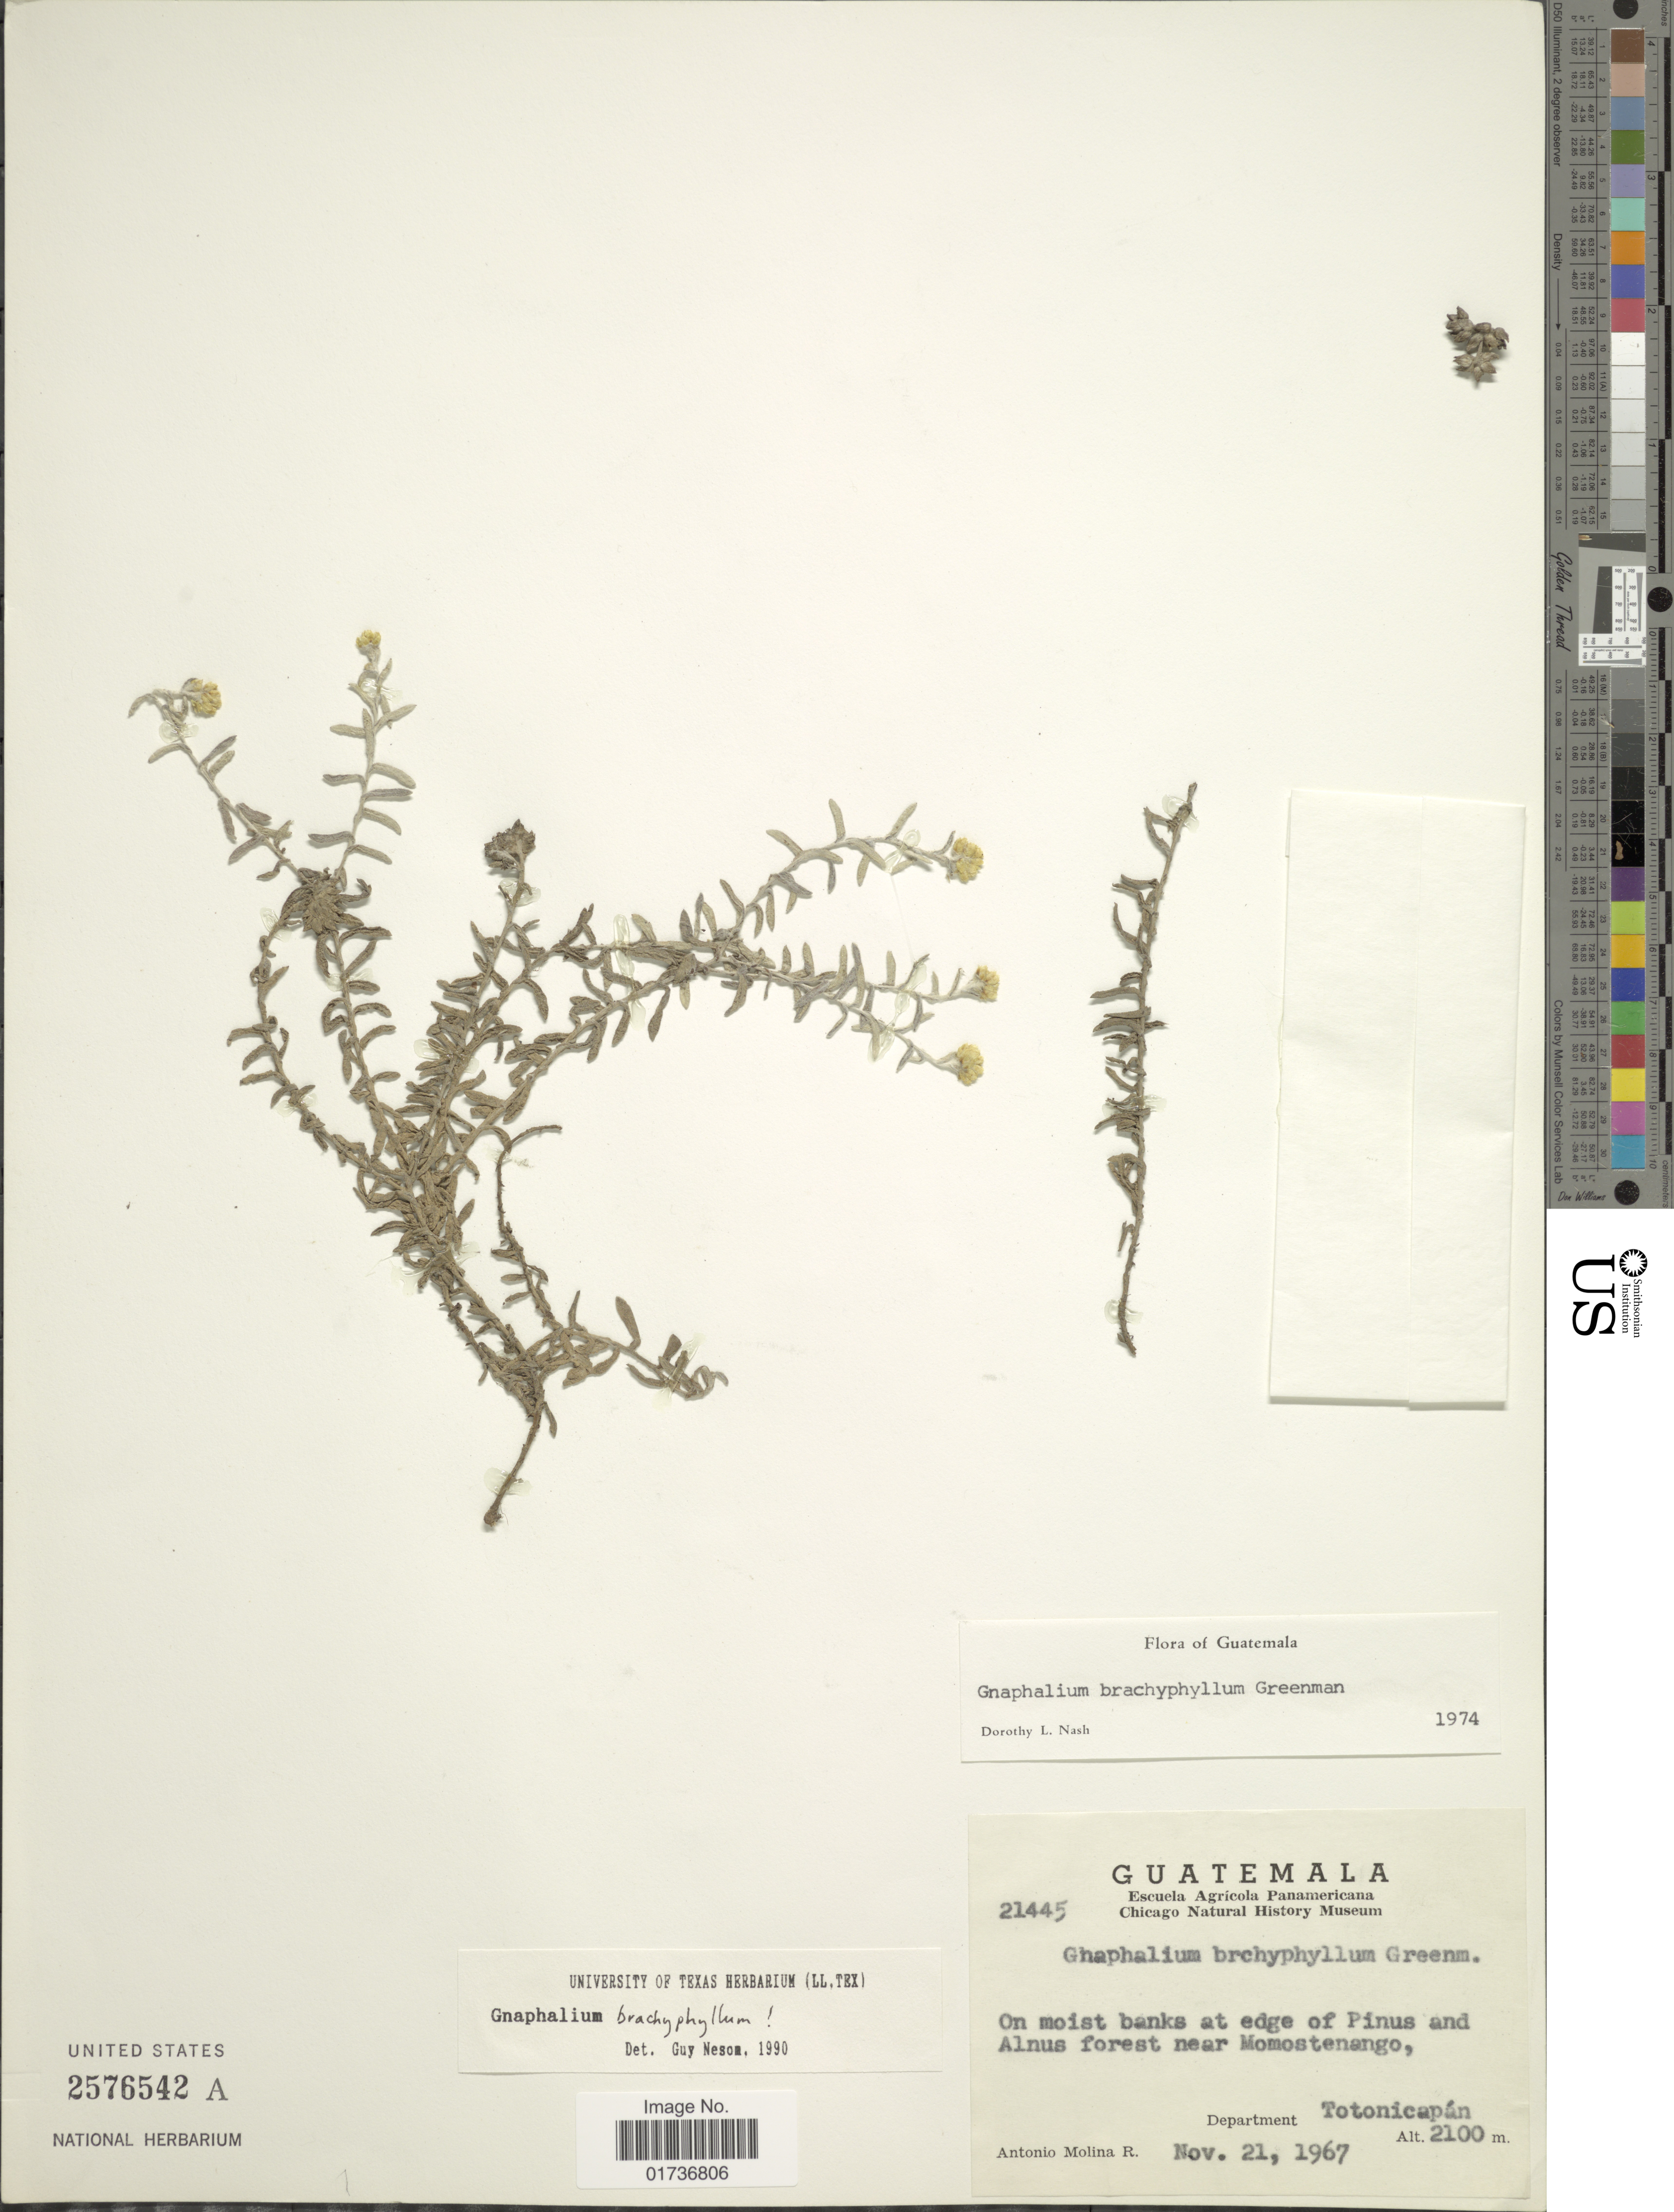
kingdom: Plantae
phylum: Tracheophyta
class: Magnoliopsida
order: Asterales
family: Asteraceae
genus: Gnaphalium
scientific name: Gnaphalium brachyphyllum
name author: Greenm.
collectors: A. Molina R.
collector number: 21445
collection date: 1967-11-21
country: Guatemala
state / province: Totonicapan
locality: On moist banks at edge of Pinus and Alnus forest near Momostenango, Department Totonicapán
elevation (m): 2100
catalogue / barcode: US 2576542A